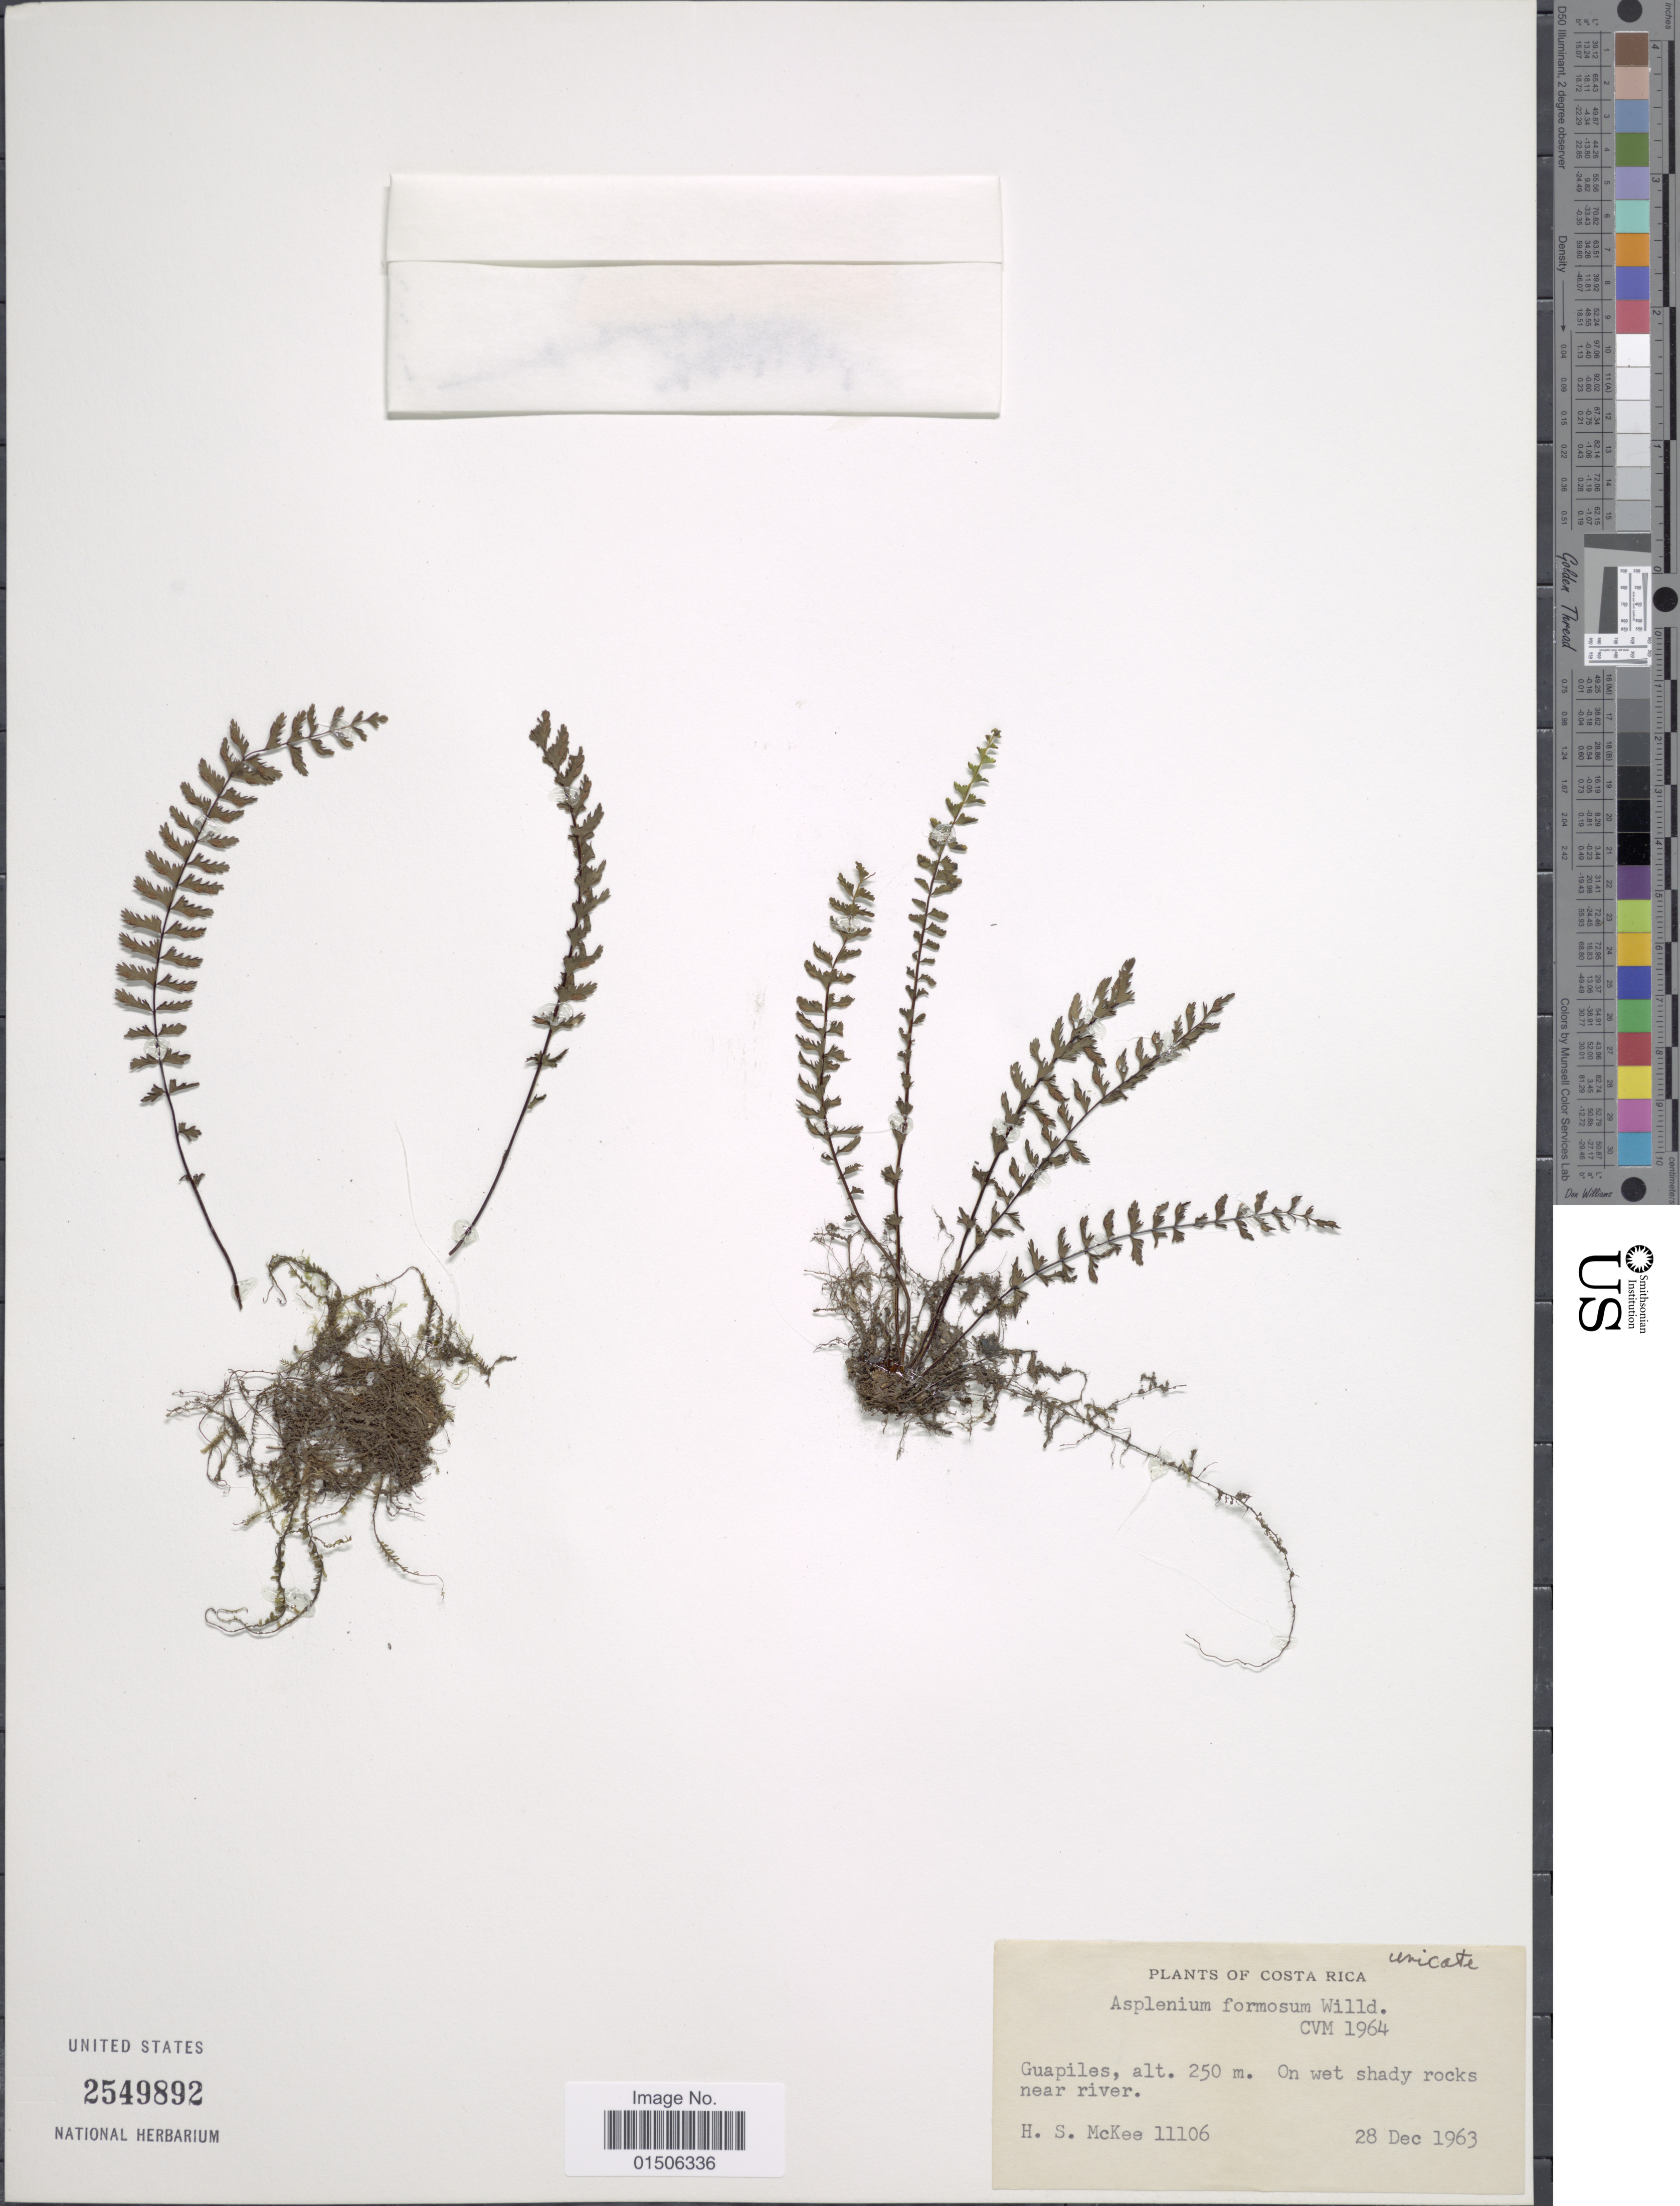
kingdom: Plantae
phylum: Tracheophyta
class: Polypodiopsida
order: Polypodiales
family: Aspleniaceae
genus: Asplenium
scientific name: Asplenium formosum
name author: Willd.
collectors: H. S. McKee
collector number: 11106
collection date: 1963-12-28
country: Costa Rica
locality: Guapiles, On wet shady rocks near river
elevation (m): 250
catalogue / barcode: US 2549892